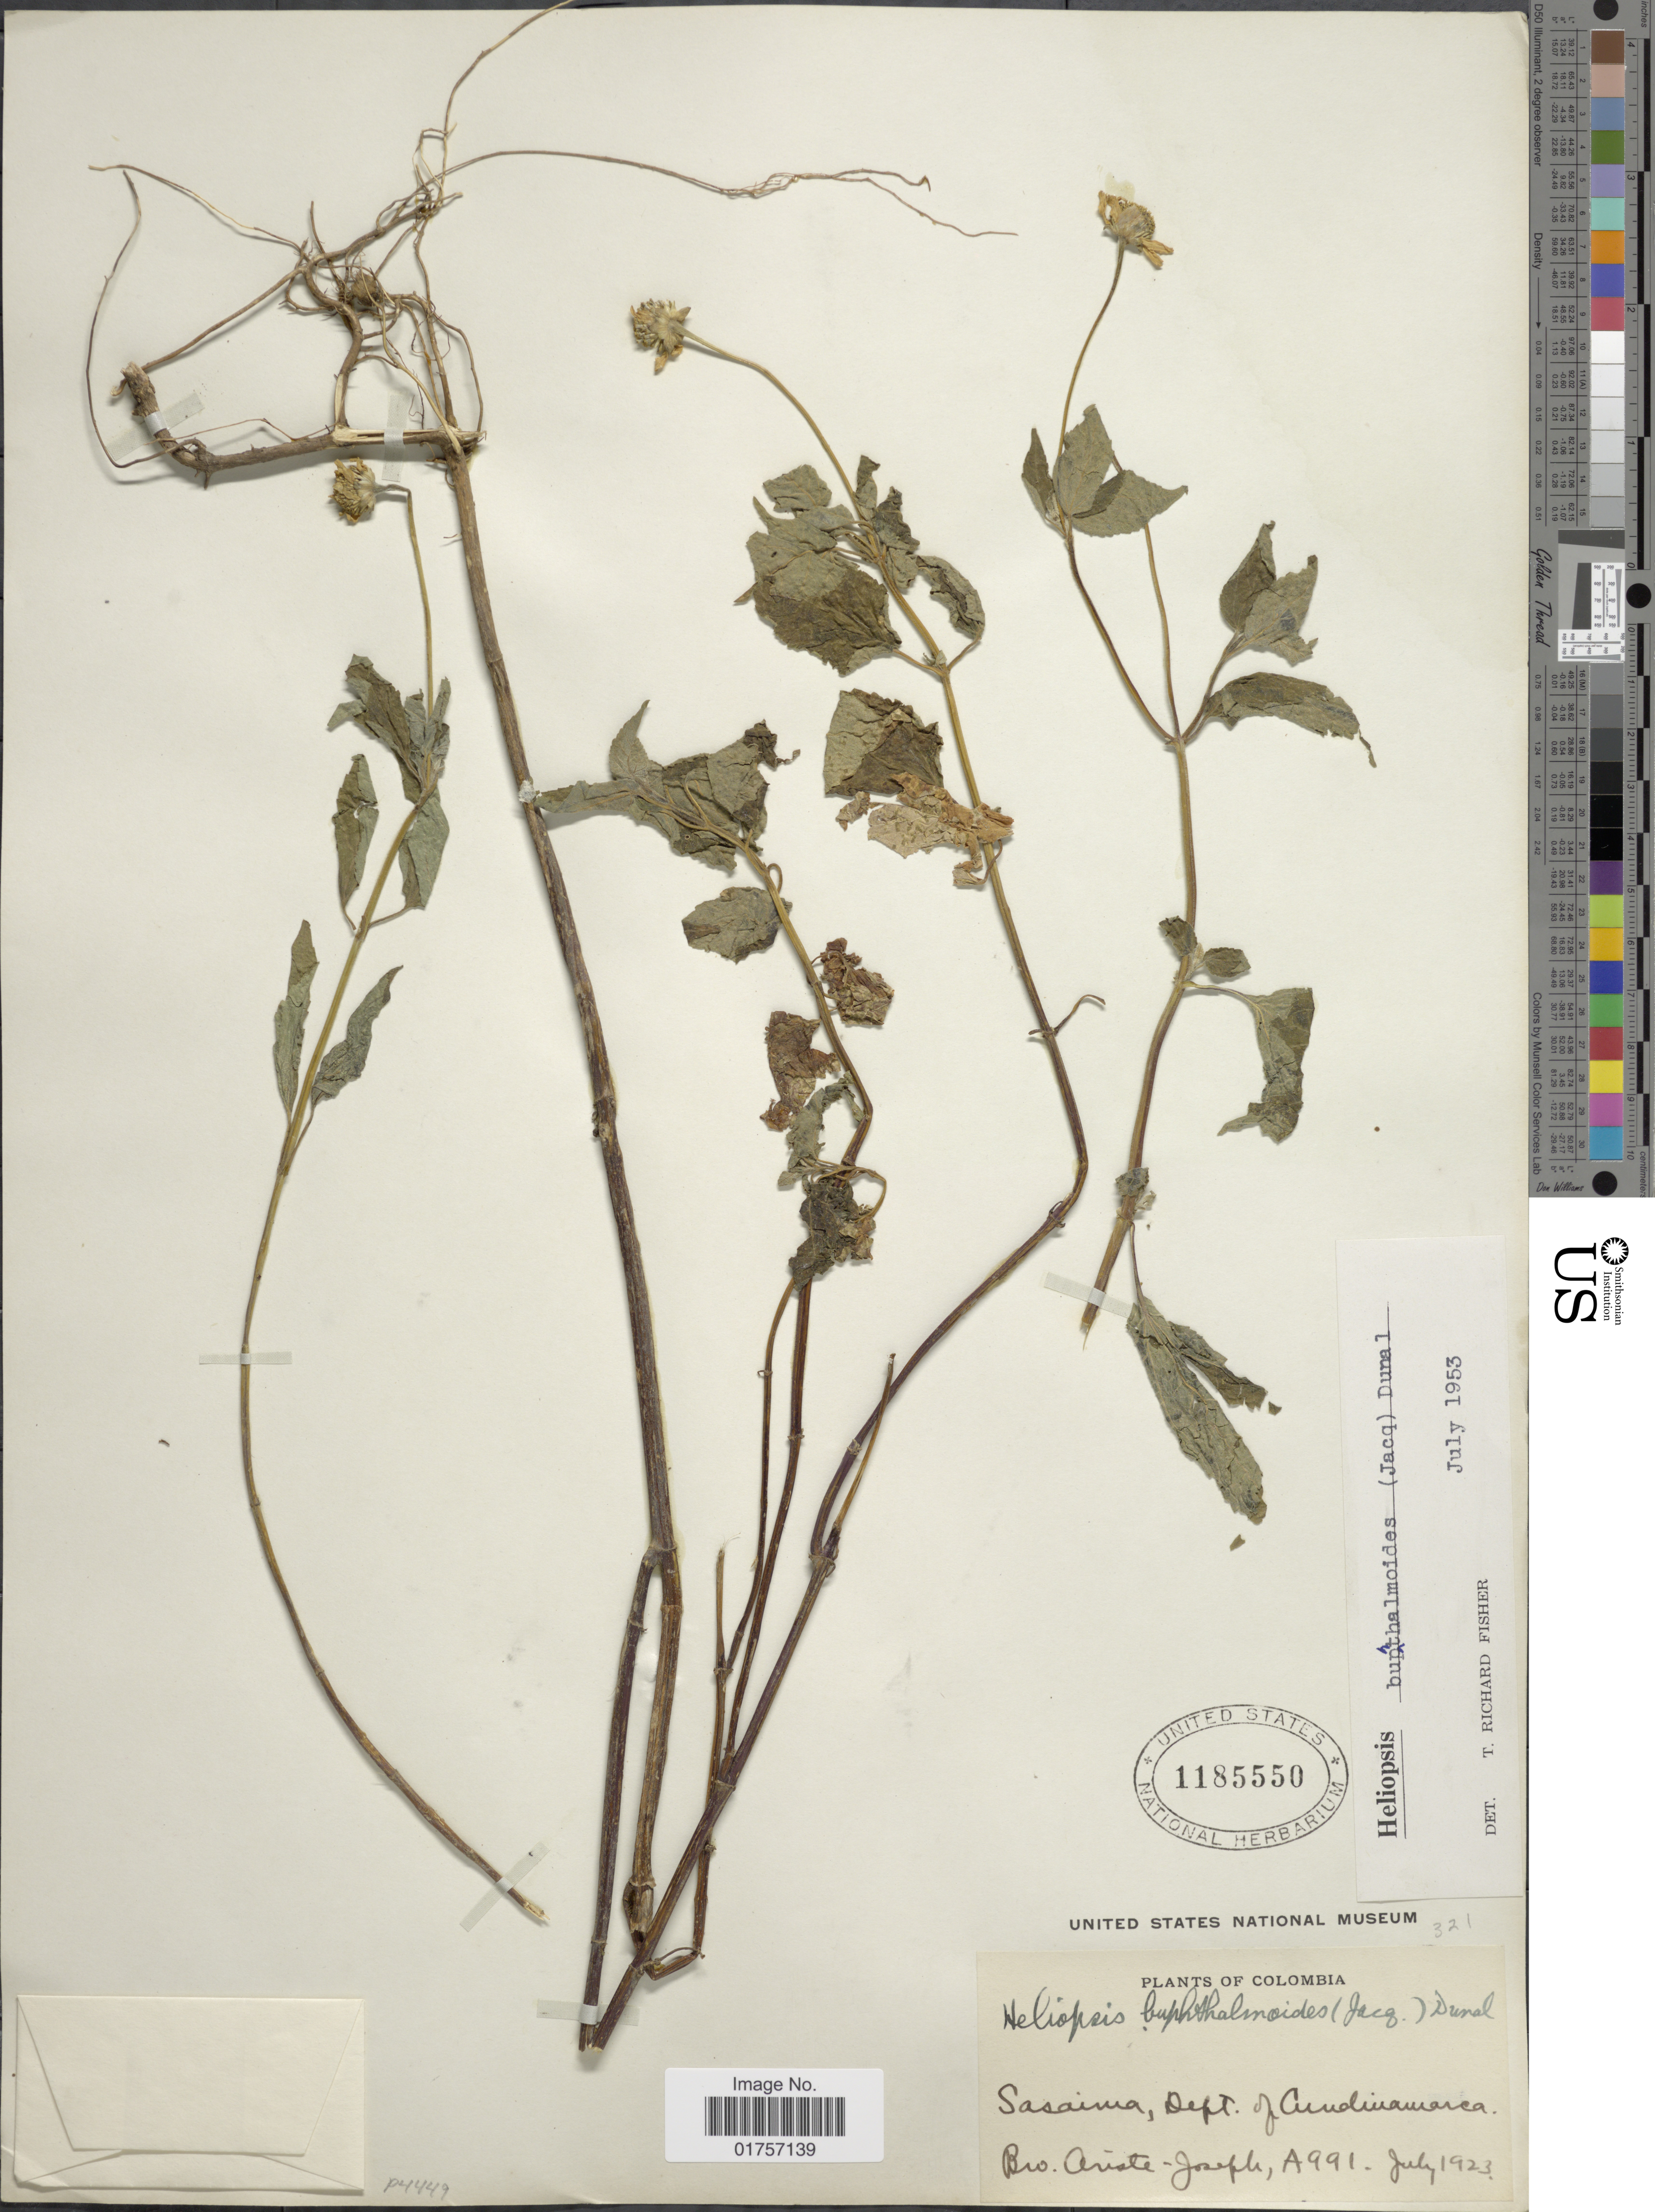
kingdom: Plantae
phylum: Tracheophyta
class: Magnoliopsida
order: Asterales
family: Asteraceae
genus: Heliopsis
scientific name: Heliopsis buphthalmoides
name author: (Jacq.) Dunal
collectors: Bro. Ariste-Joseph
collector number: A991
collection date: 1923-07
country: Colombia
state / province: Cundinamarca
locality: Sasaima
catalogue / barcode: US 1185550